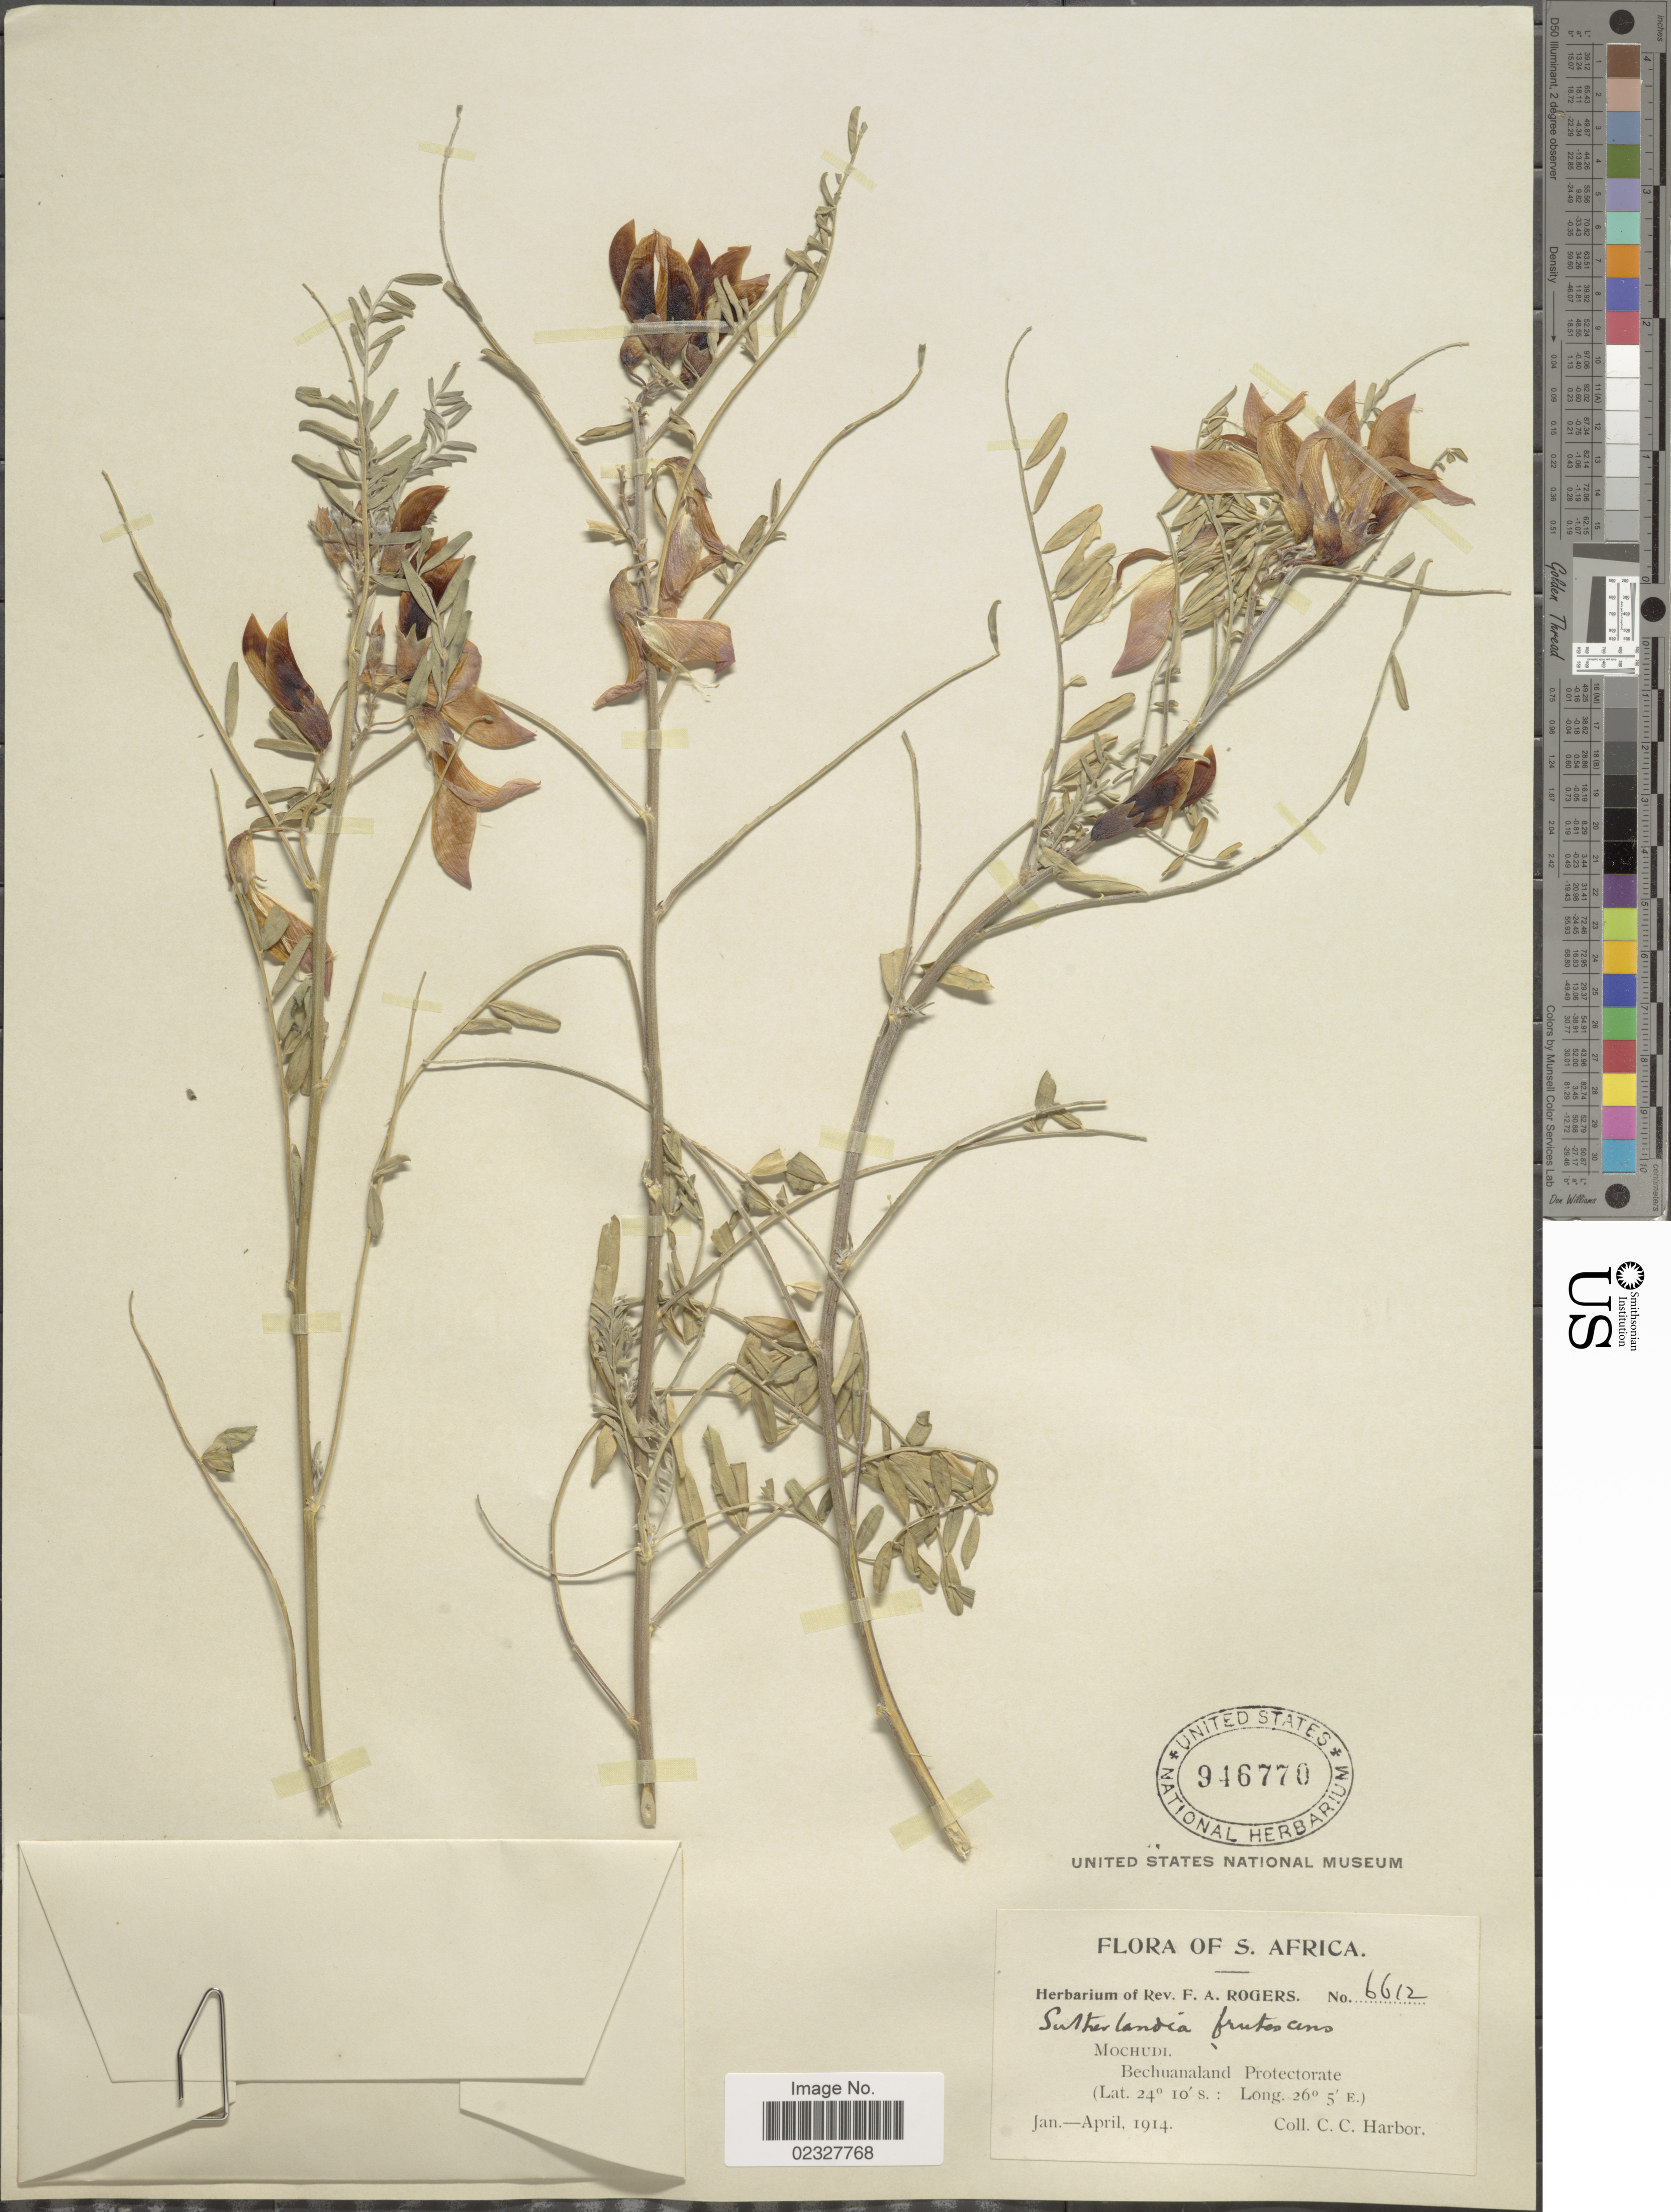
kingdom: Plantae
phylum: Tracheophyta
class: Magnoliopsida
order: Fabales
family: Fabaceae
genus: Sutherlandia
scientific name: Sutherlandia frutescens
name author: (L.) R. Br. ex W.T. Aiton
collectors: C. Harbor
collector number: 6612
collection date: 1914-01/1914-04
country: South Africa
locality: S. Africa, Mochudi, Bechuanaland Protectorate.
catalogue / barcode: US 946770